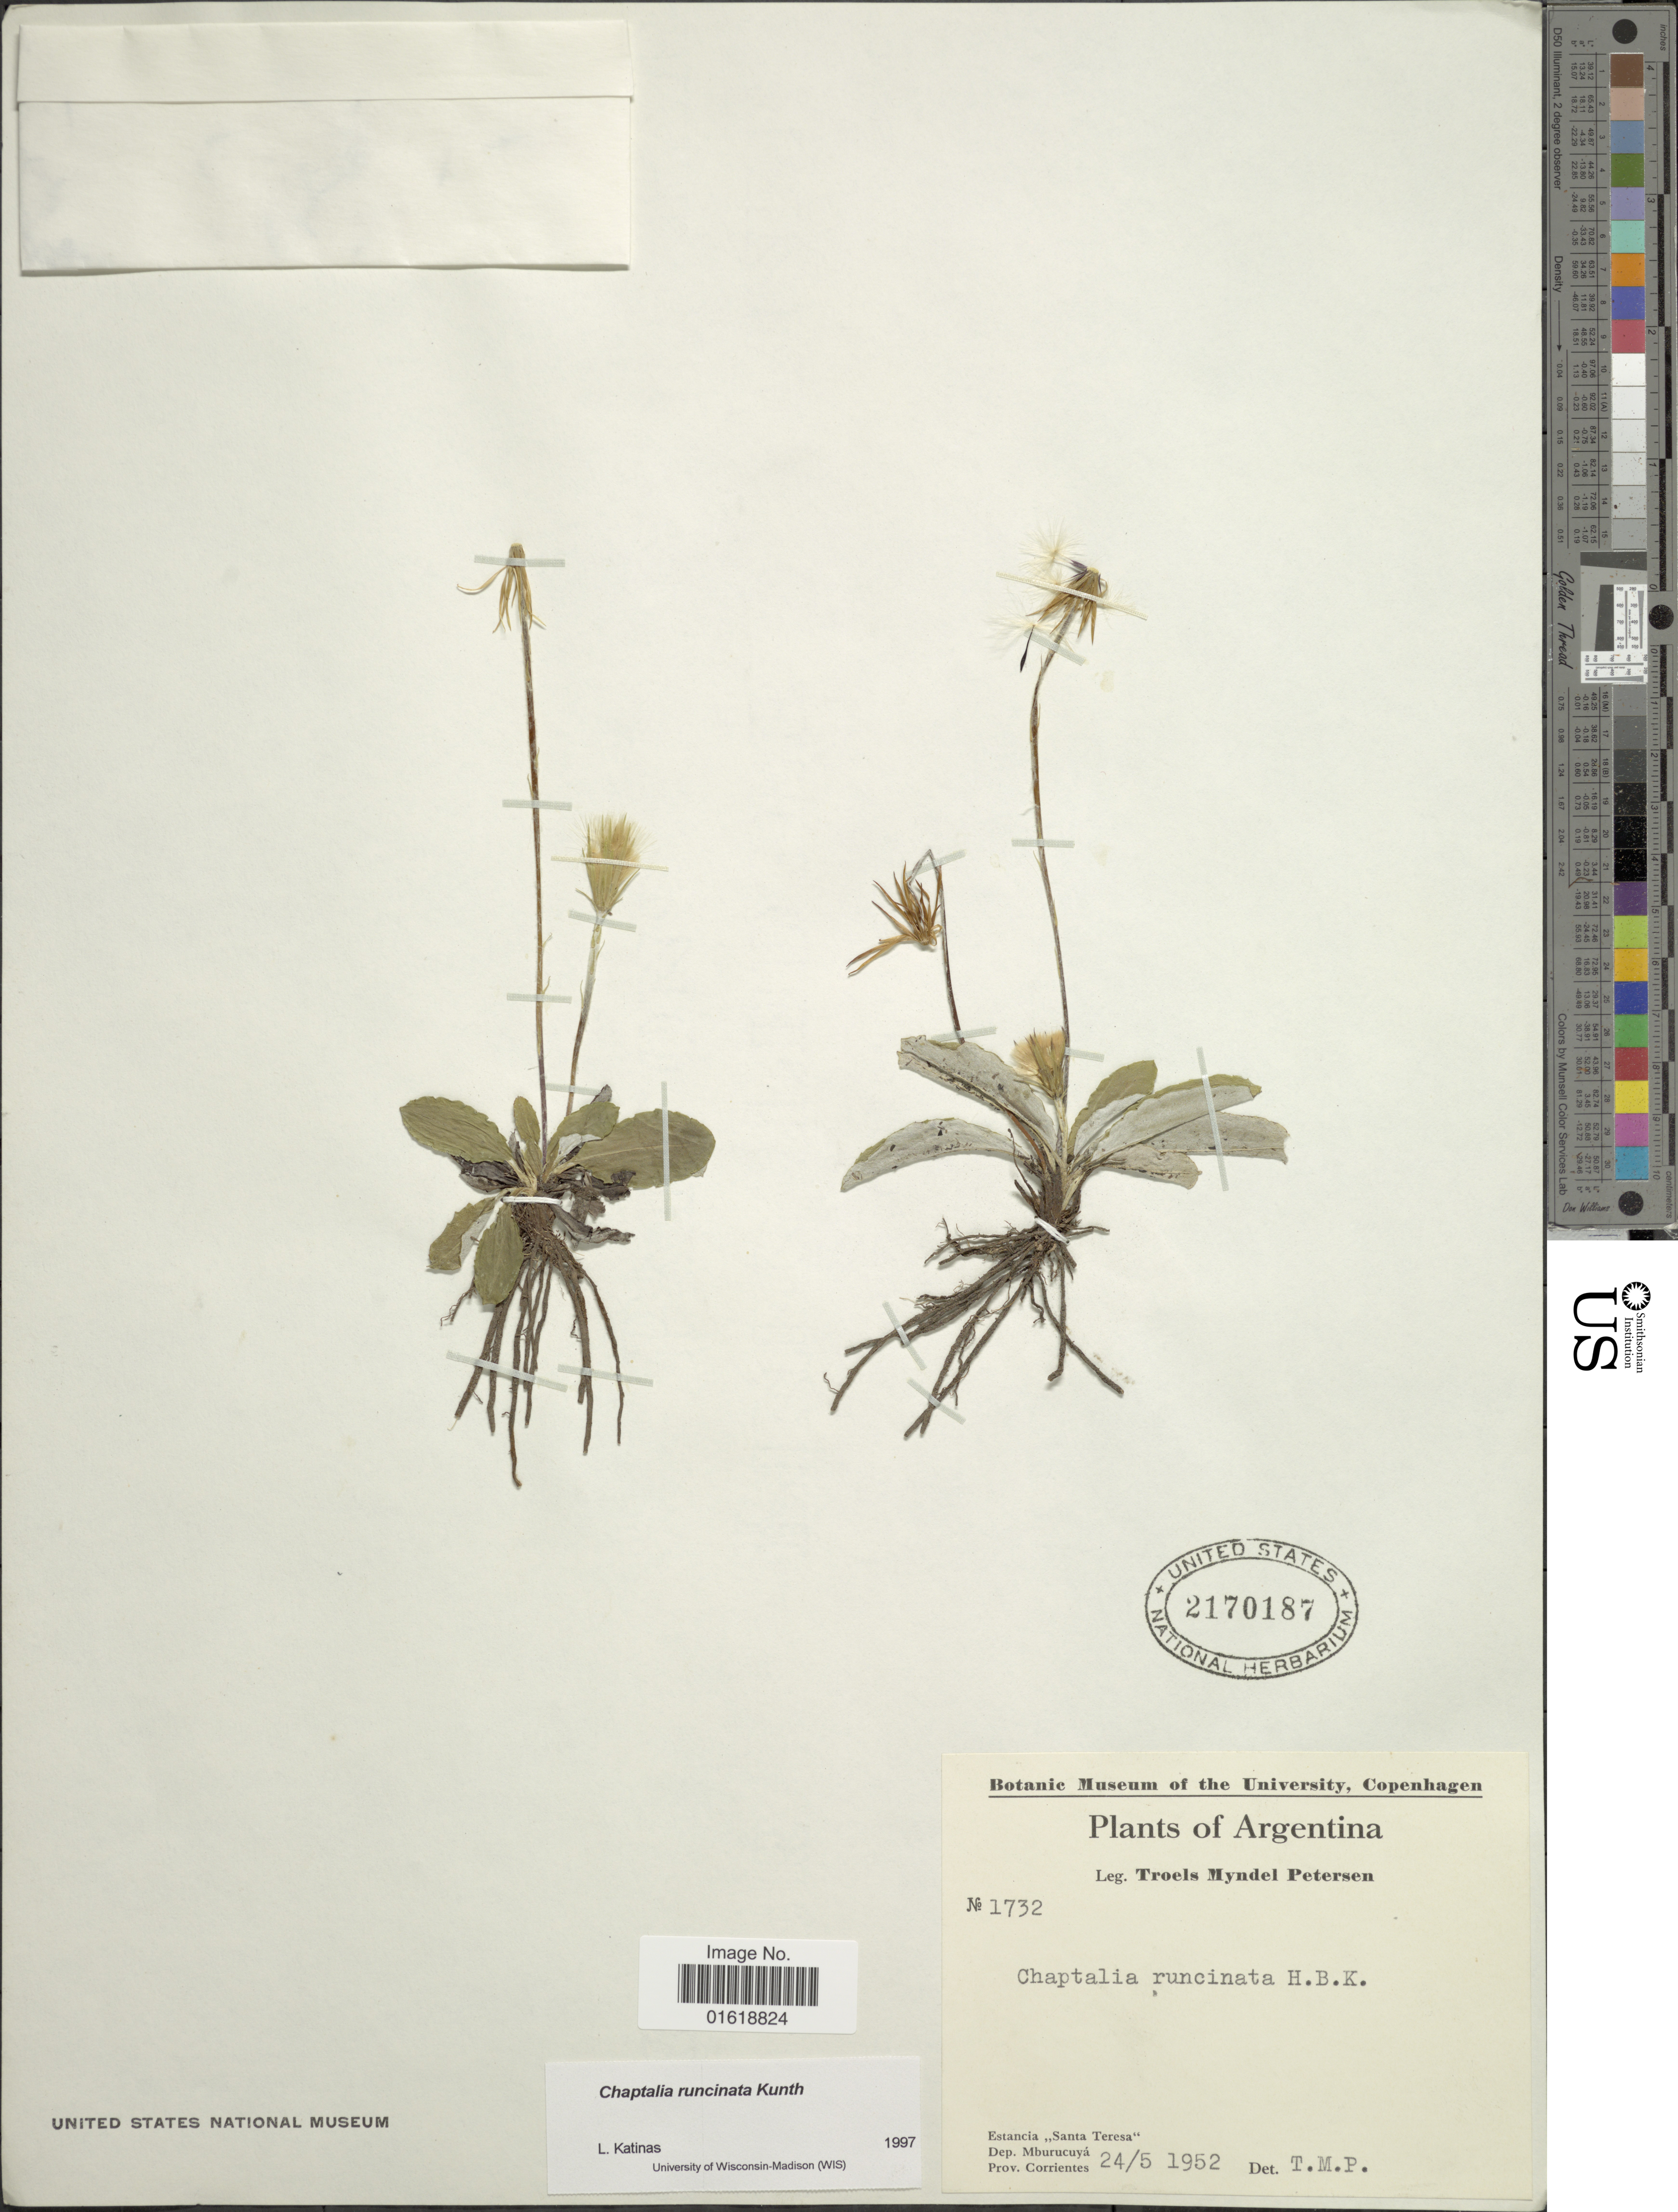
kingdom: Plantae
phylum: Tracheophyta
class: Magnoliopsida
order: Asterales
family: Asteraceae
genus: Chaptalia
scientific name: Chaptalia runcinata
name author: Kunth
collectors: T. M. Petersen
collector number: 1732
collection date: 1952-05-24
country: Argentina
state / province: Corrientes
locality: Estancia "Santa Teresa". Dep. Mburucuyá.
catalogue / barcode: US 2170187